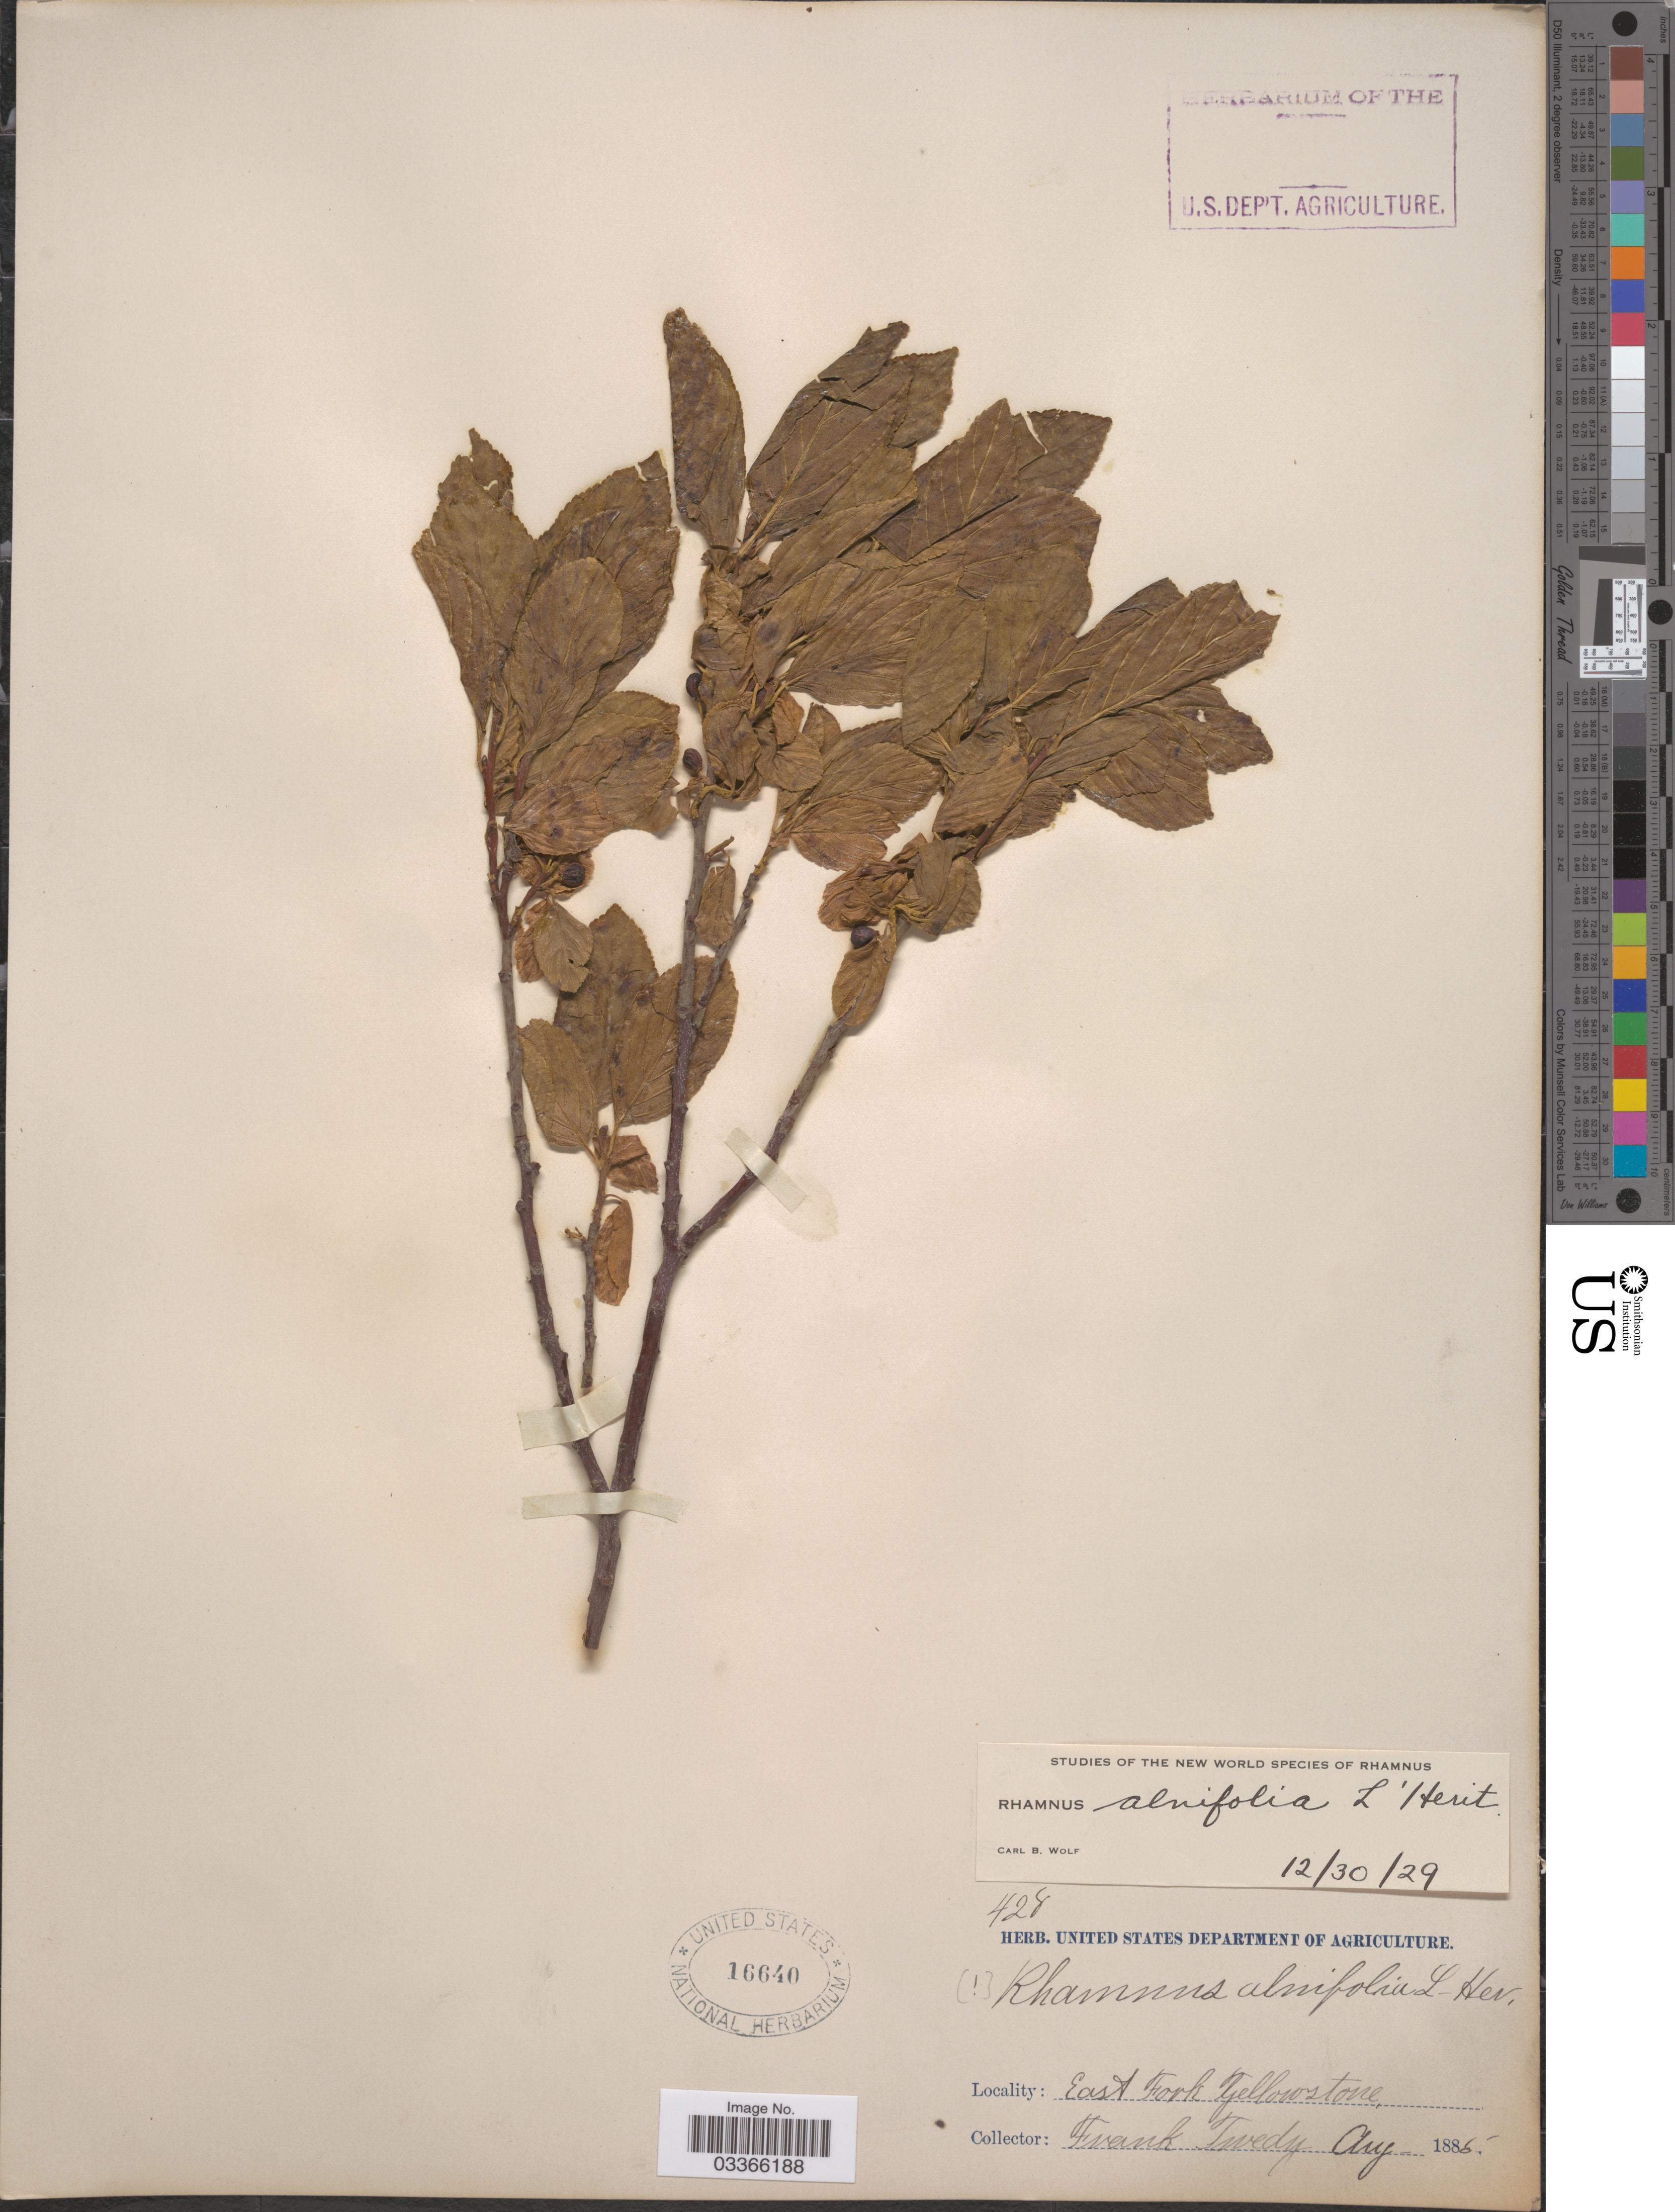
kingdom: Plantae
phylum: Tracheophyta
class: Magnoliopsida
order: Rosales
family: Rhamnaceae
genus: Rhamnus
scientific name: Rhamnus alnifolia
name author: L'Hér.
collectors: F. Tweedy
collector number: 428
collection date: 1885-08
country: United States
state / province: Wyoming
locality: East Fork Yellowstone.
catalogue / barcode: US 16640